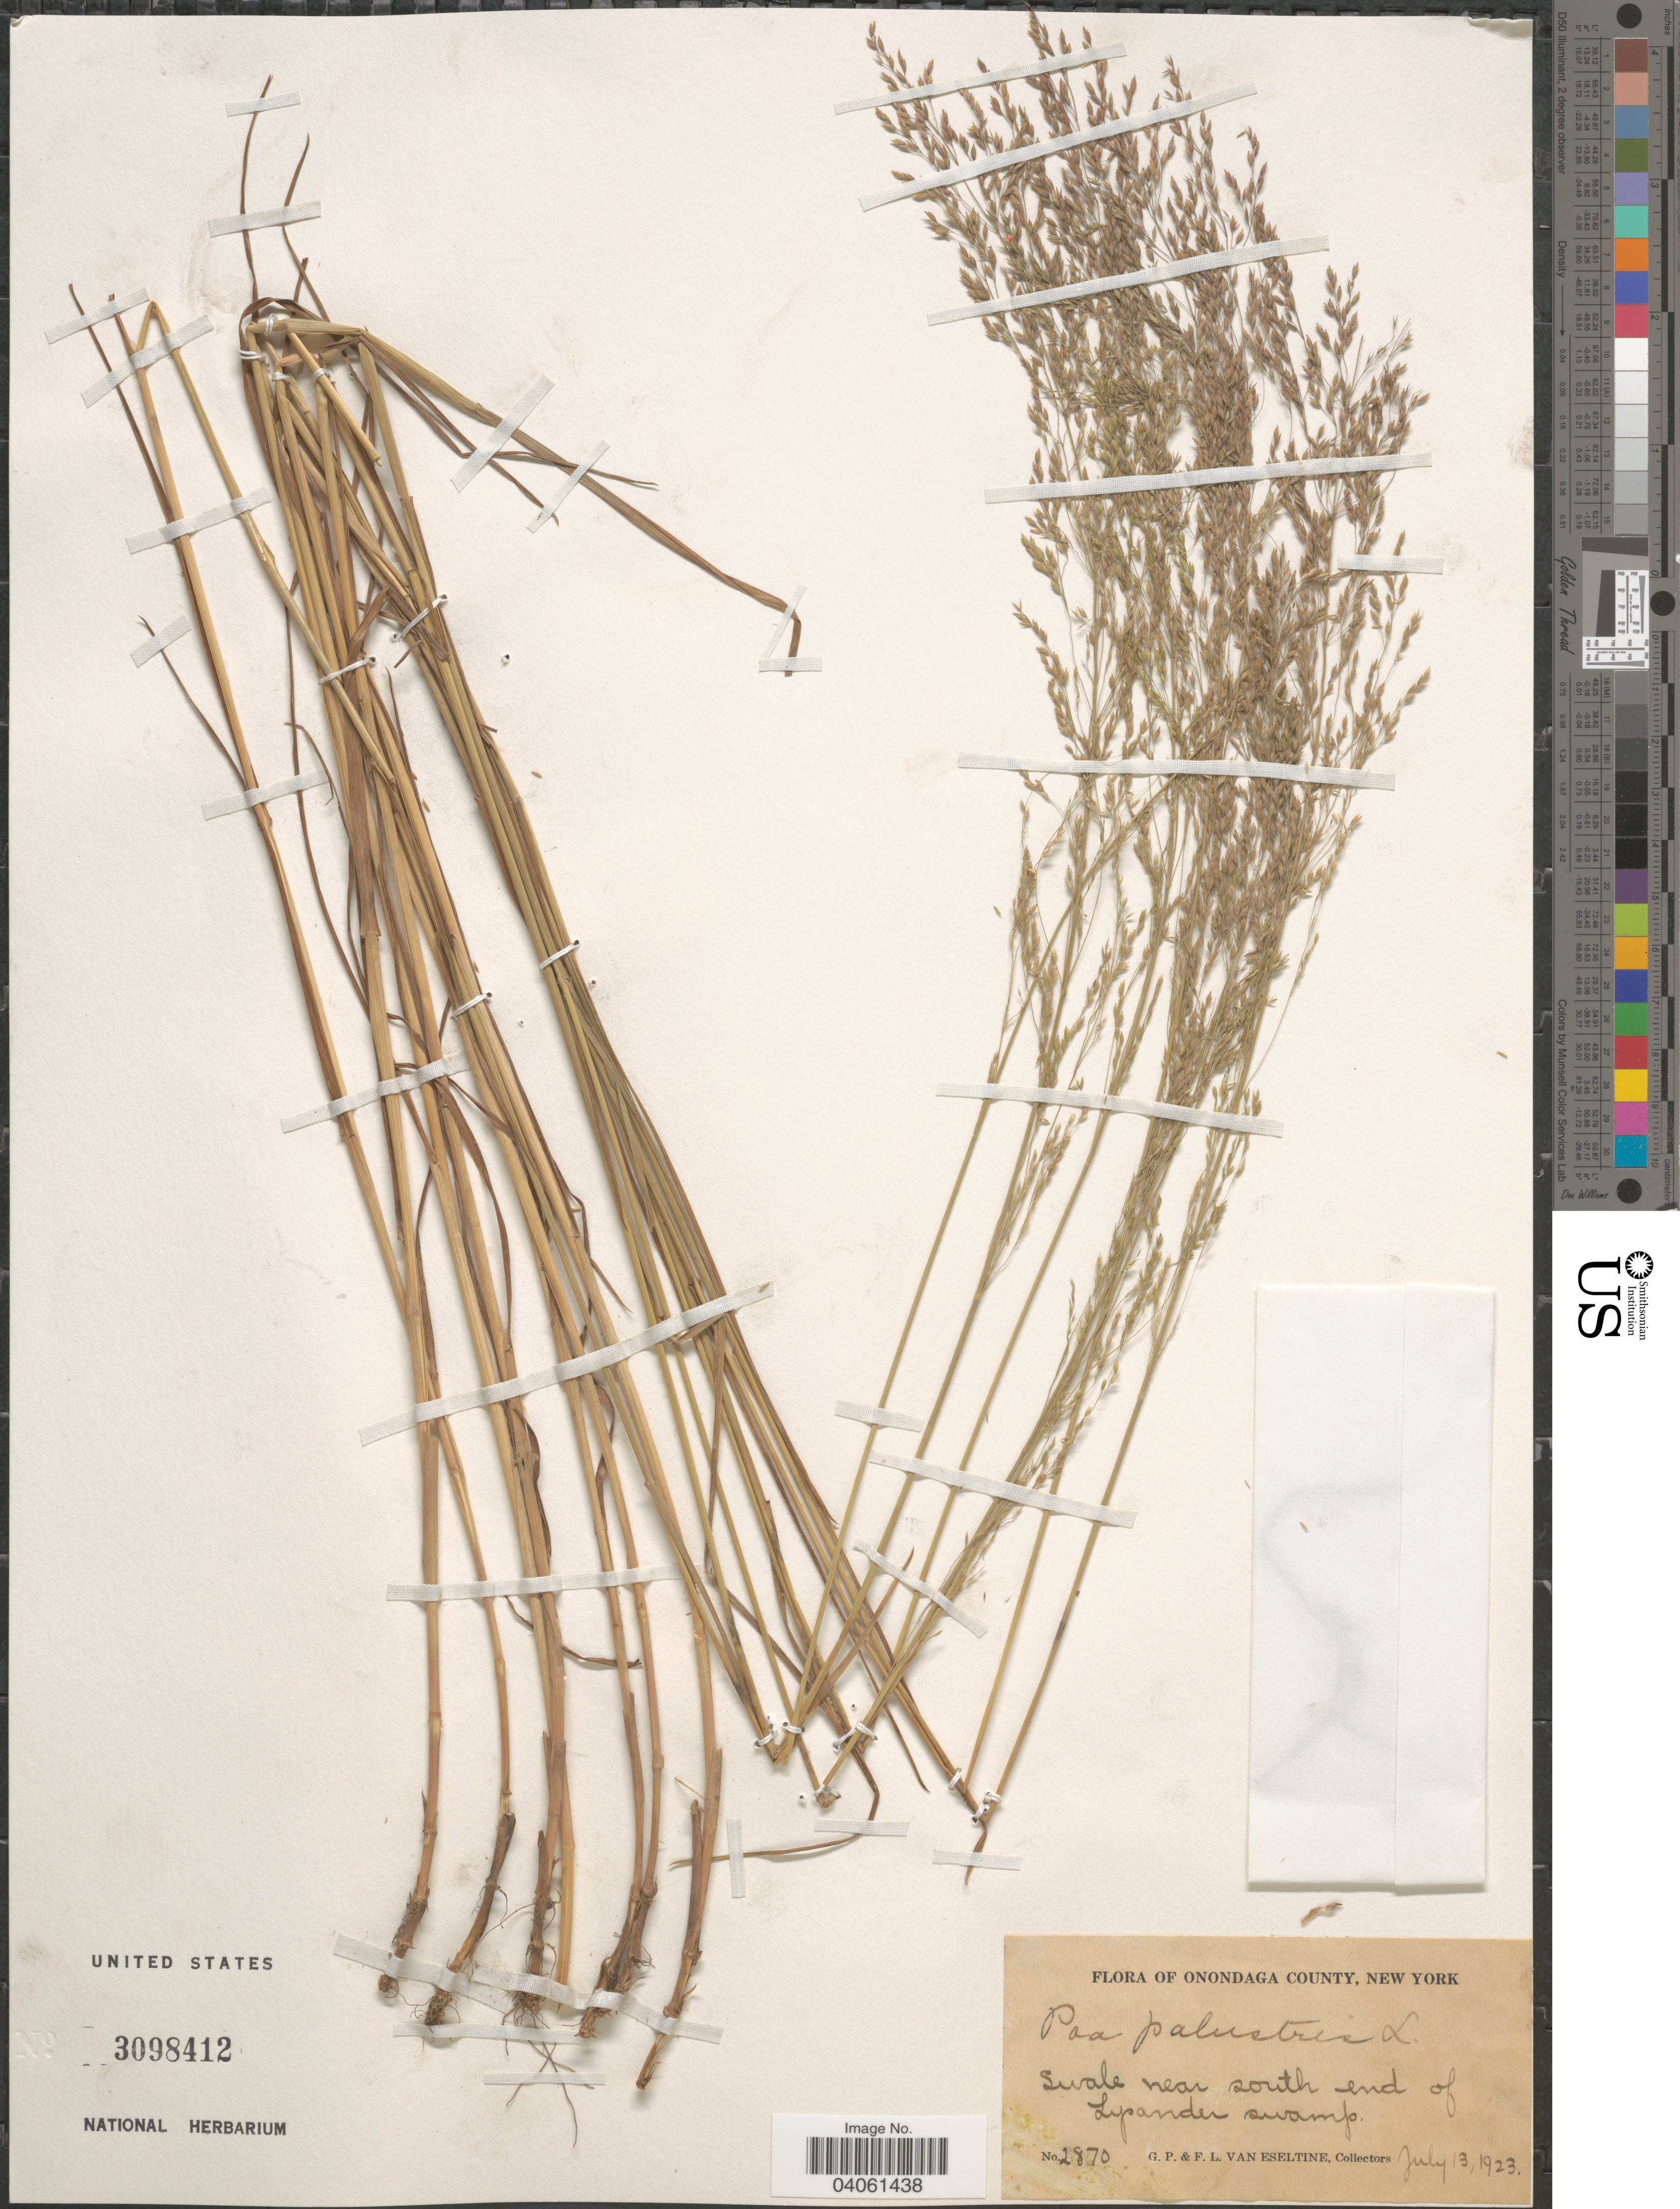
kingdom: Plantae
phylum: Tracheophyta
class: Liliopsida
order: Poales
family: Poaceae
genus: Poa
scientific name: Poa palustris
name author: L.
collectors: G. P. Van Eseltine & F. Van eseltine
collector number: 2870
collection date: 1923-07-13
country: United States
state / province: New York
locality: Onondaga County. Swale near south end of Lysander swamp.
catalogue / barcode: US 3098412